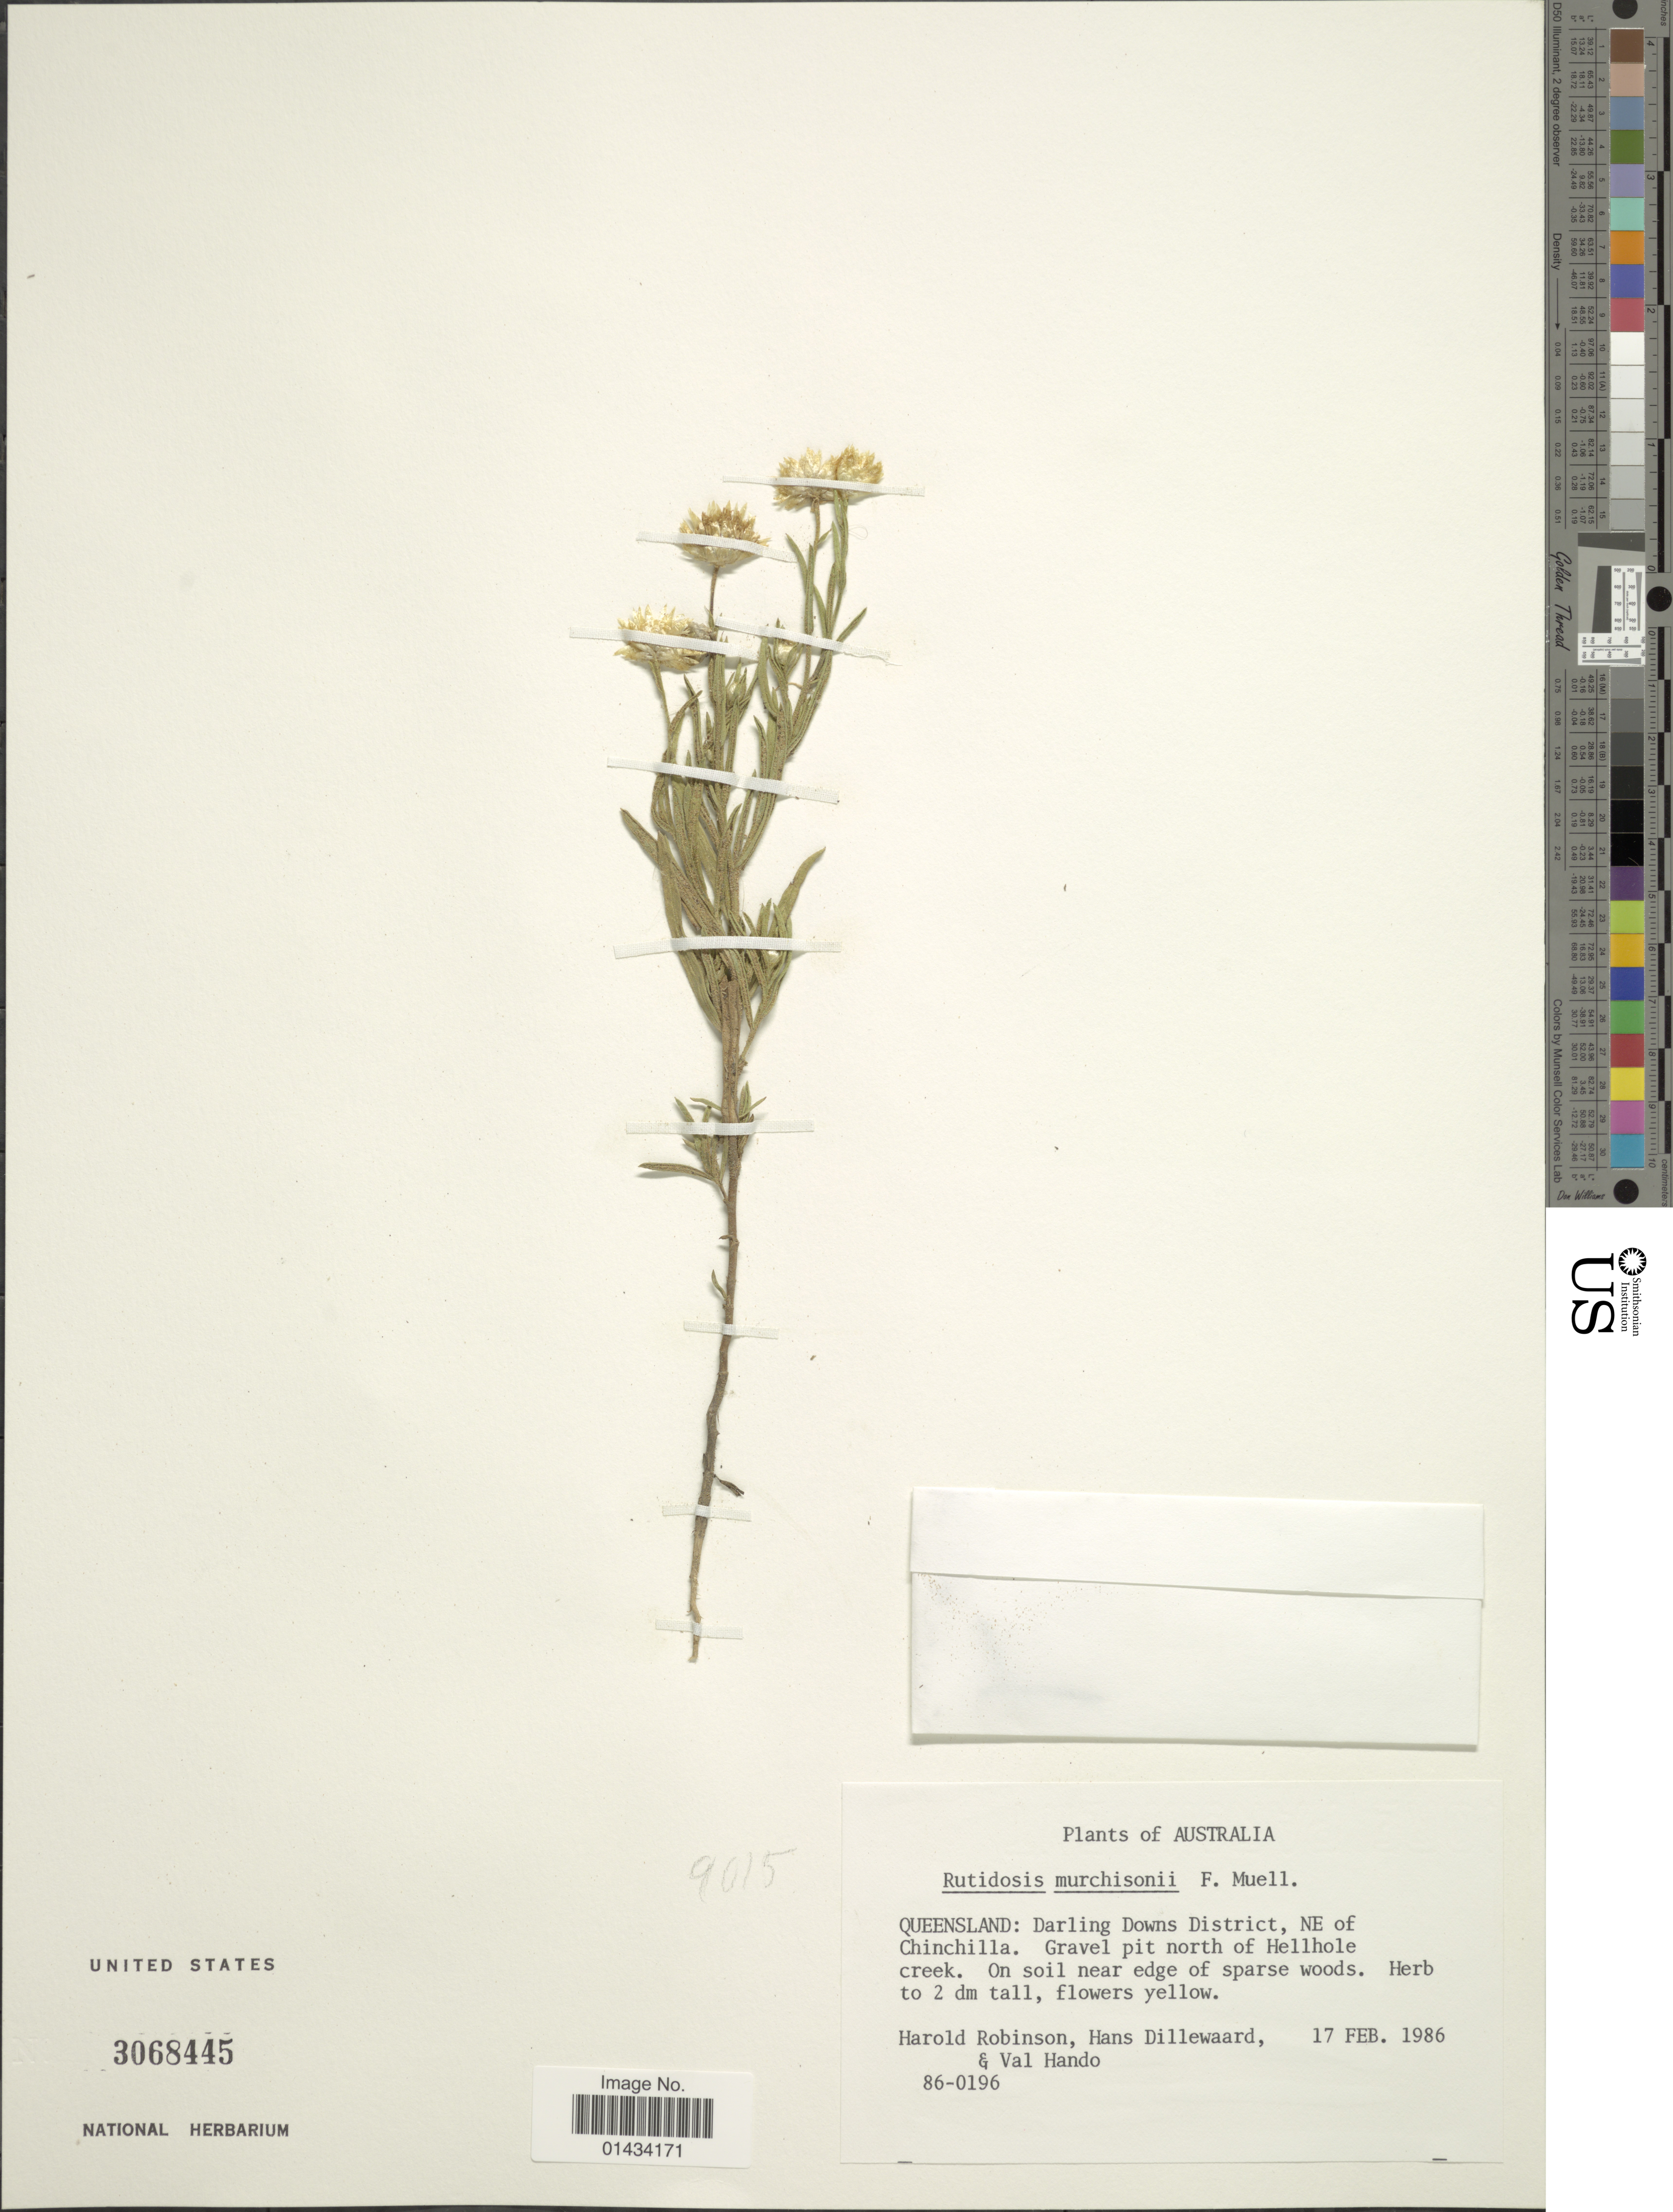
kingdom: Plantae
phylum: Tracheophyta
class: Magnoliopsida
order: Asterales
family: Asteraceae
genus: Rutidosis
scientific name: Rutidosis murchisonii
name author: F. Muell.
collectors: H. Robinson, H. Dillewaard & V. Hando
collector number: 86-0196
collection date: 1986-02-17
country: Australia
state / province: Queensland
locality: Darling Downs District, NE of Chinchilla, gravel pit north of Hellhole creek, on soil near edge of sparse woods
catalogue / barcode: US 3068445